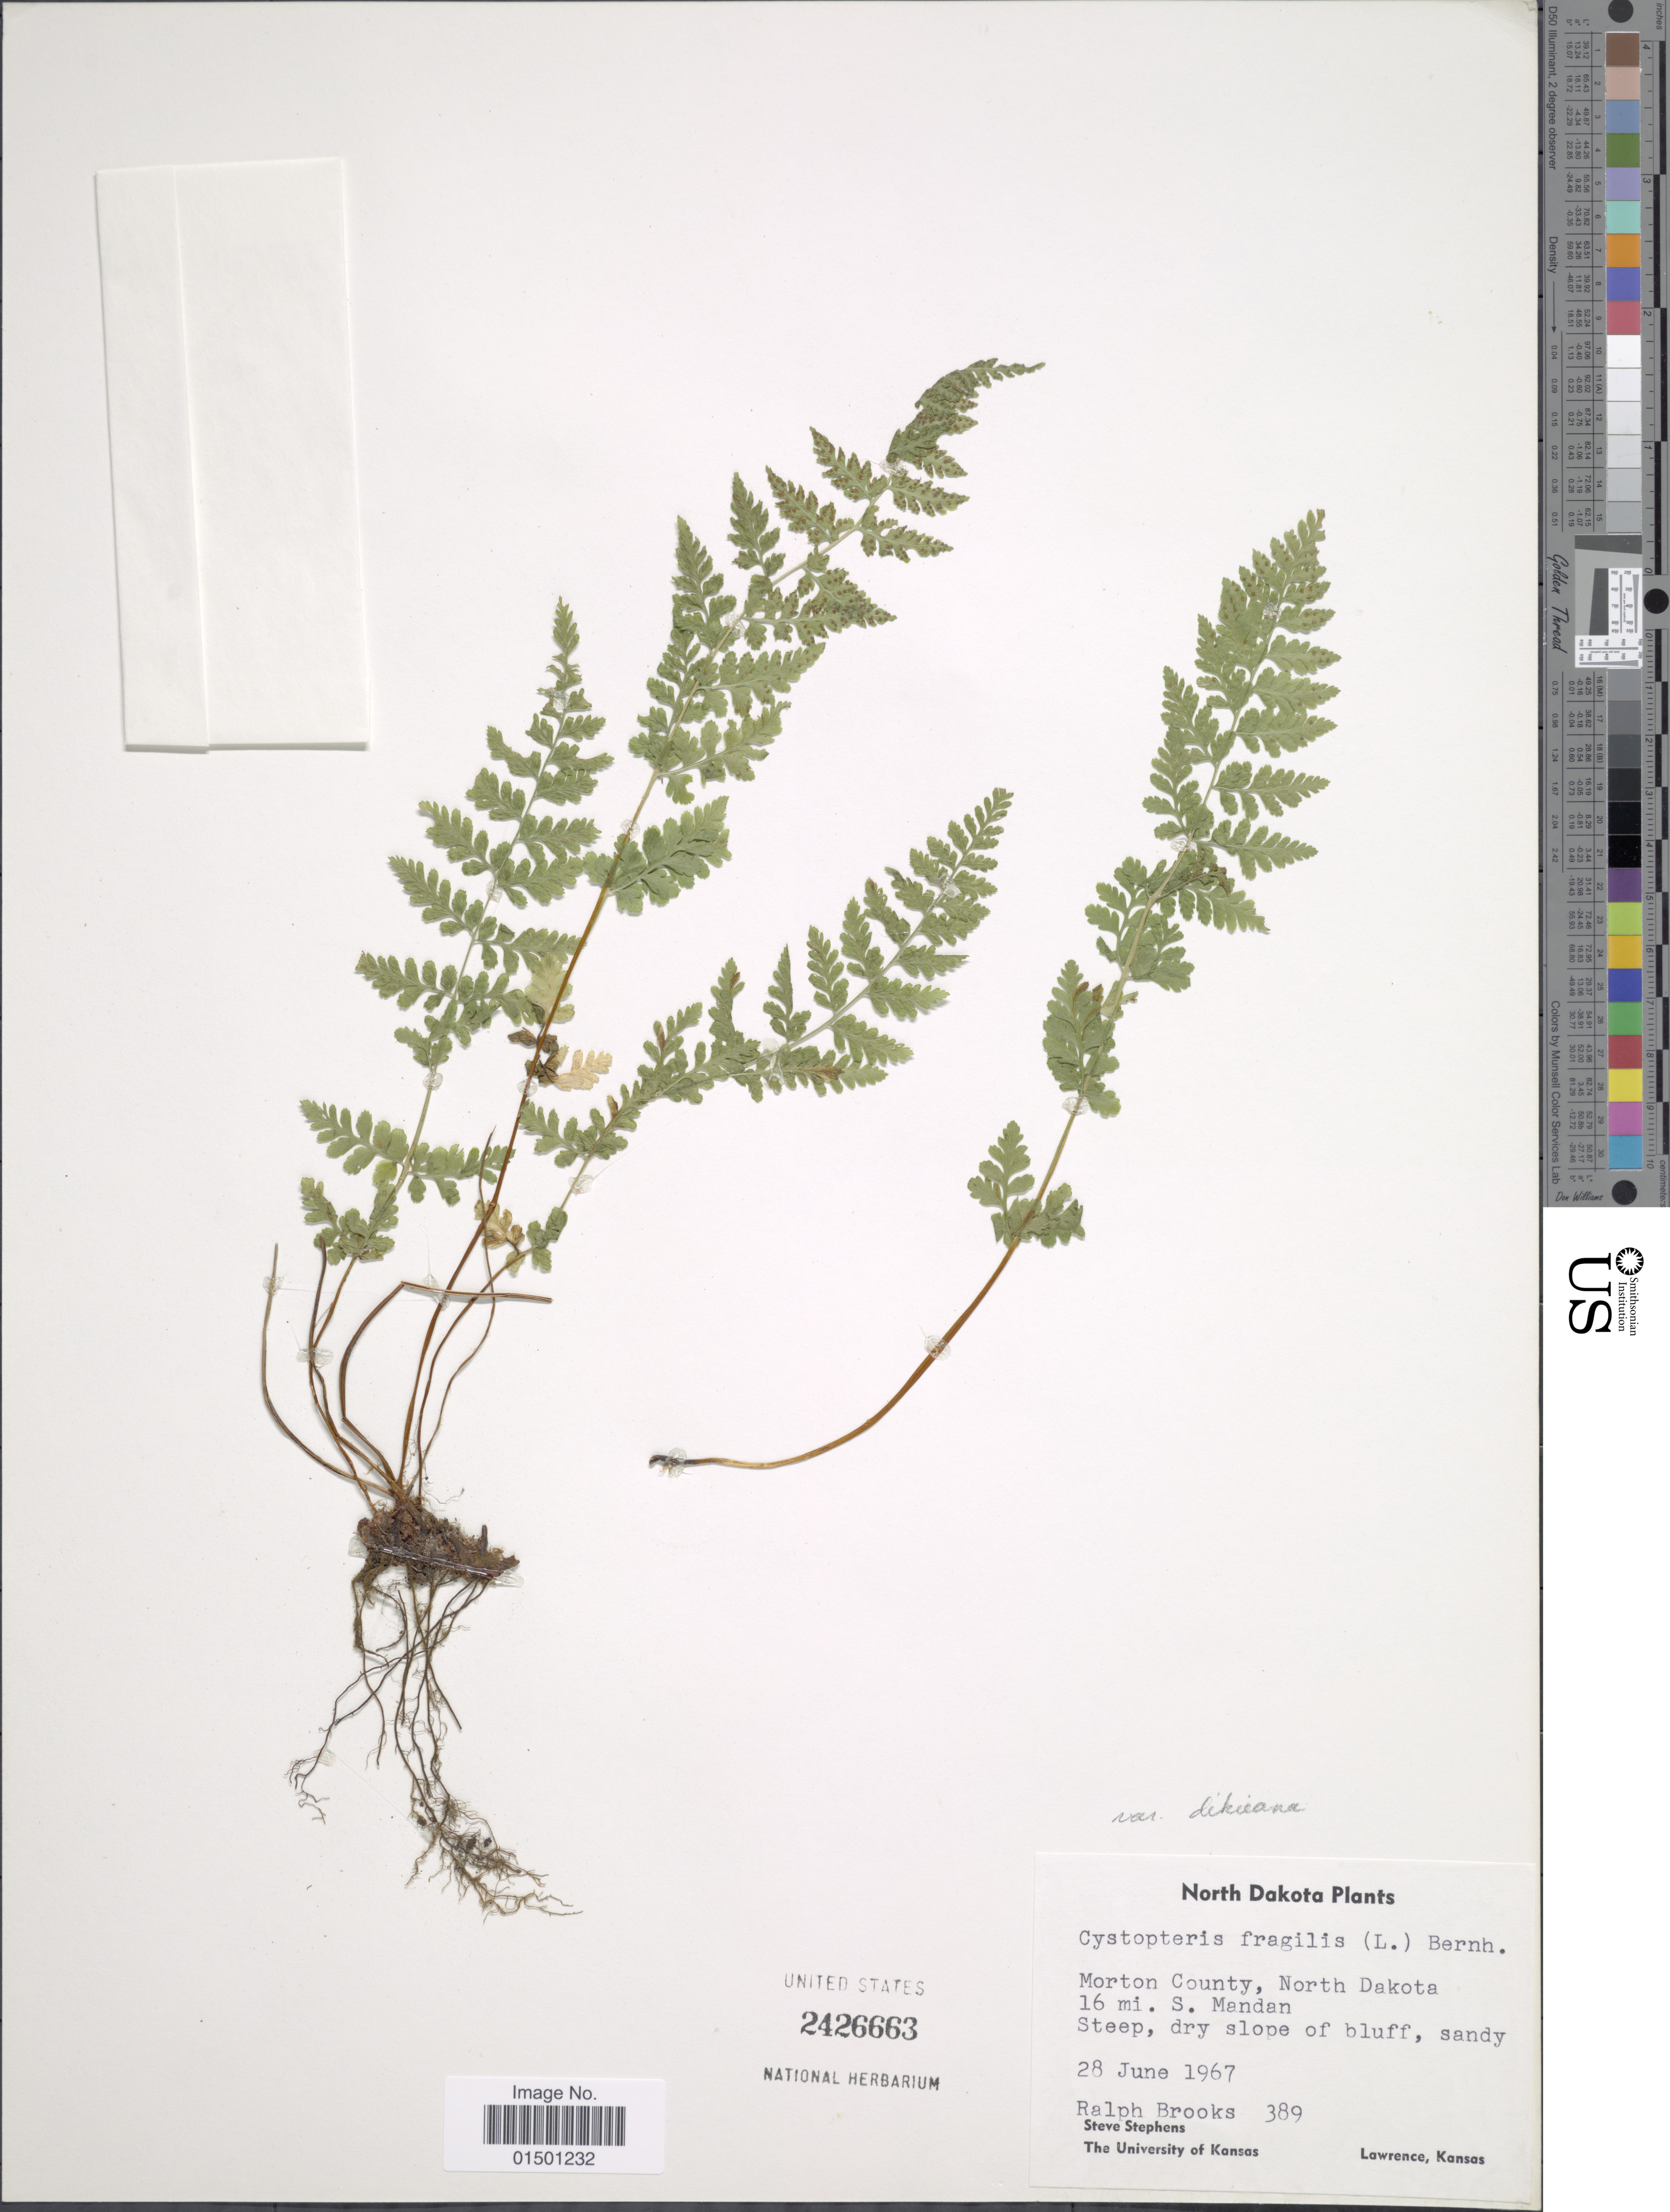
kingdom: Plantae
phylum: Tracheophyta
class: Polypodiopsida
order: Polypodiales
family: Cystopteridaceae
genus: Cystopteris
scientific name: Cystopteris fragilis var. dickieana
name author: B. Boivin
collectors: R. E. Brooks & S. Stephens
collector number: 389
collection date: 1967-06-28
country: United States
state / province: North Dakota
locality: Morton County, North Dakota 16 mi. S. Mandan Steep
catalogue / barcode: US 2426663